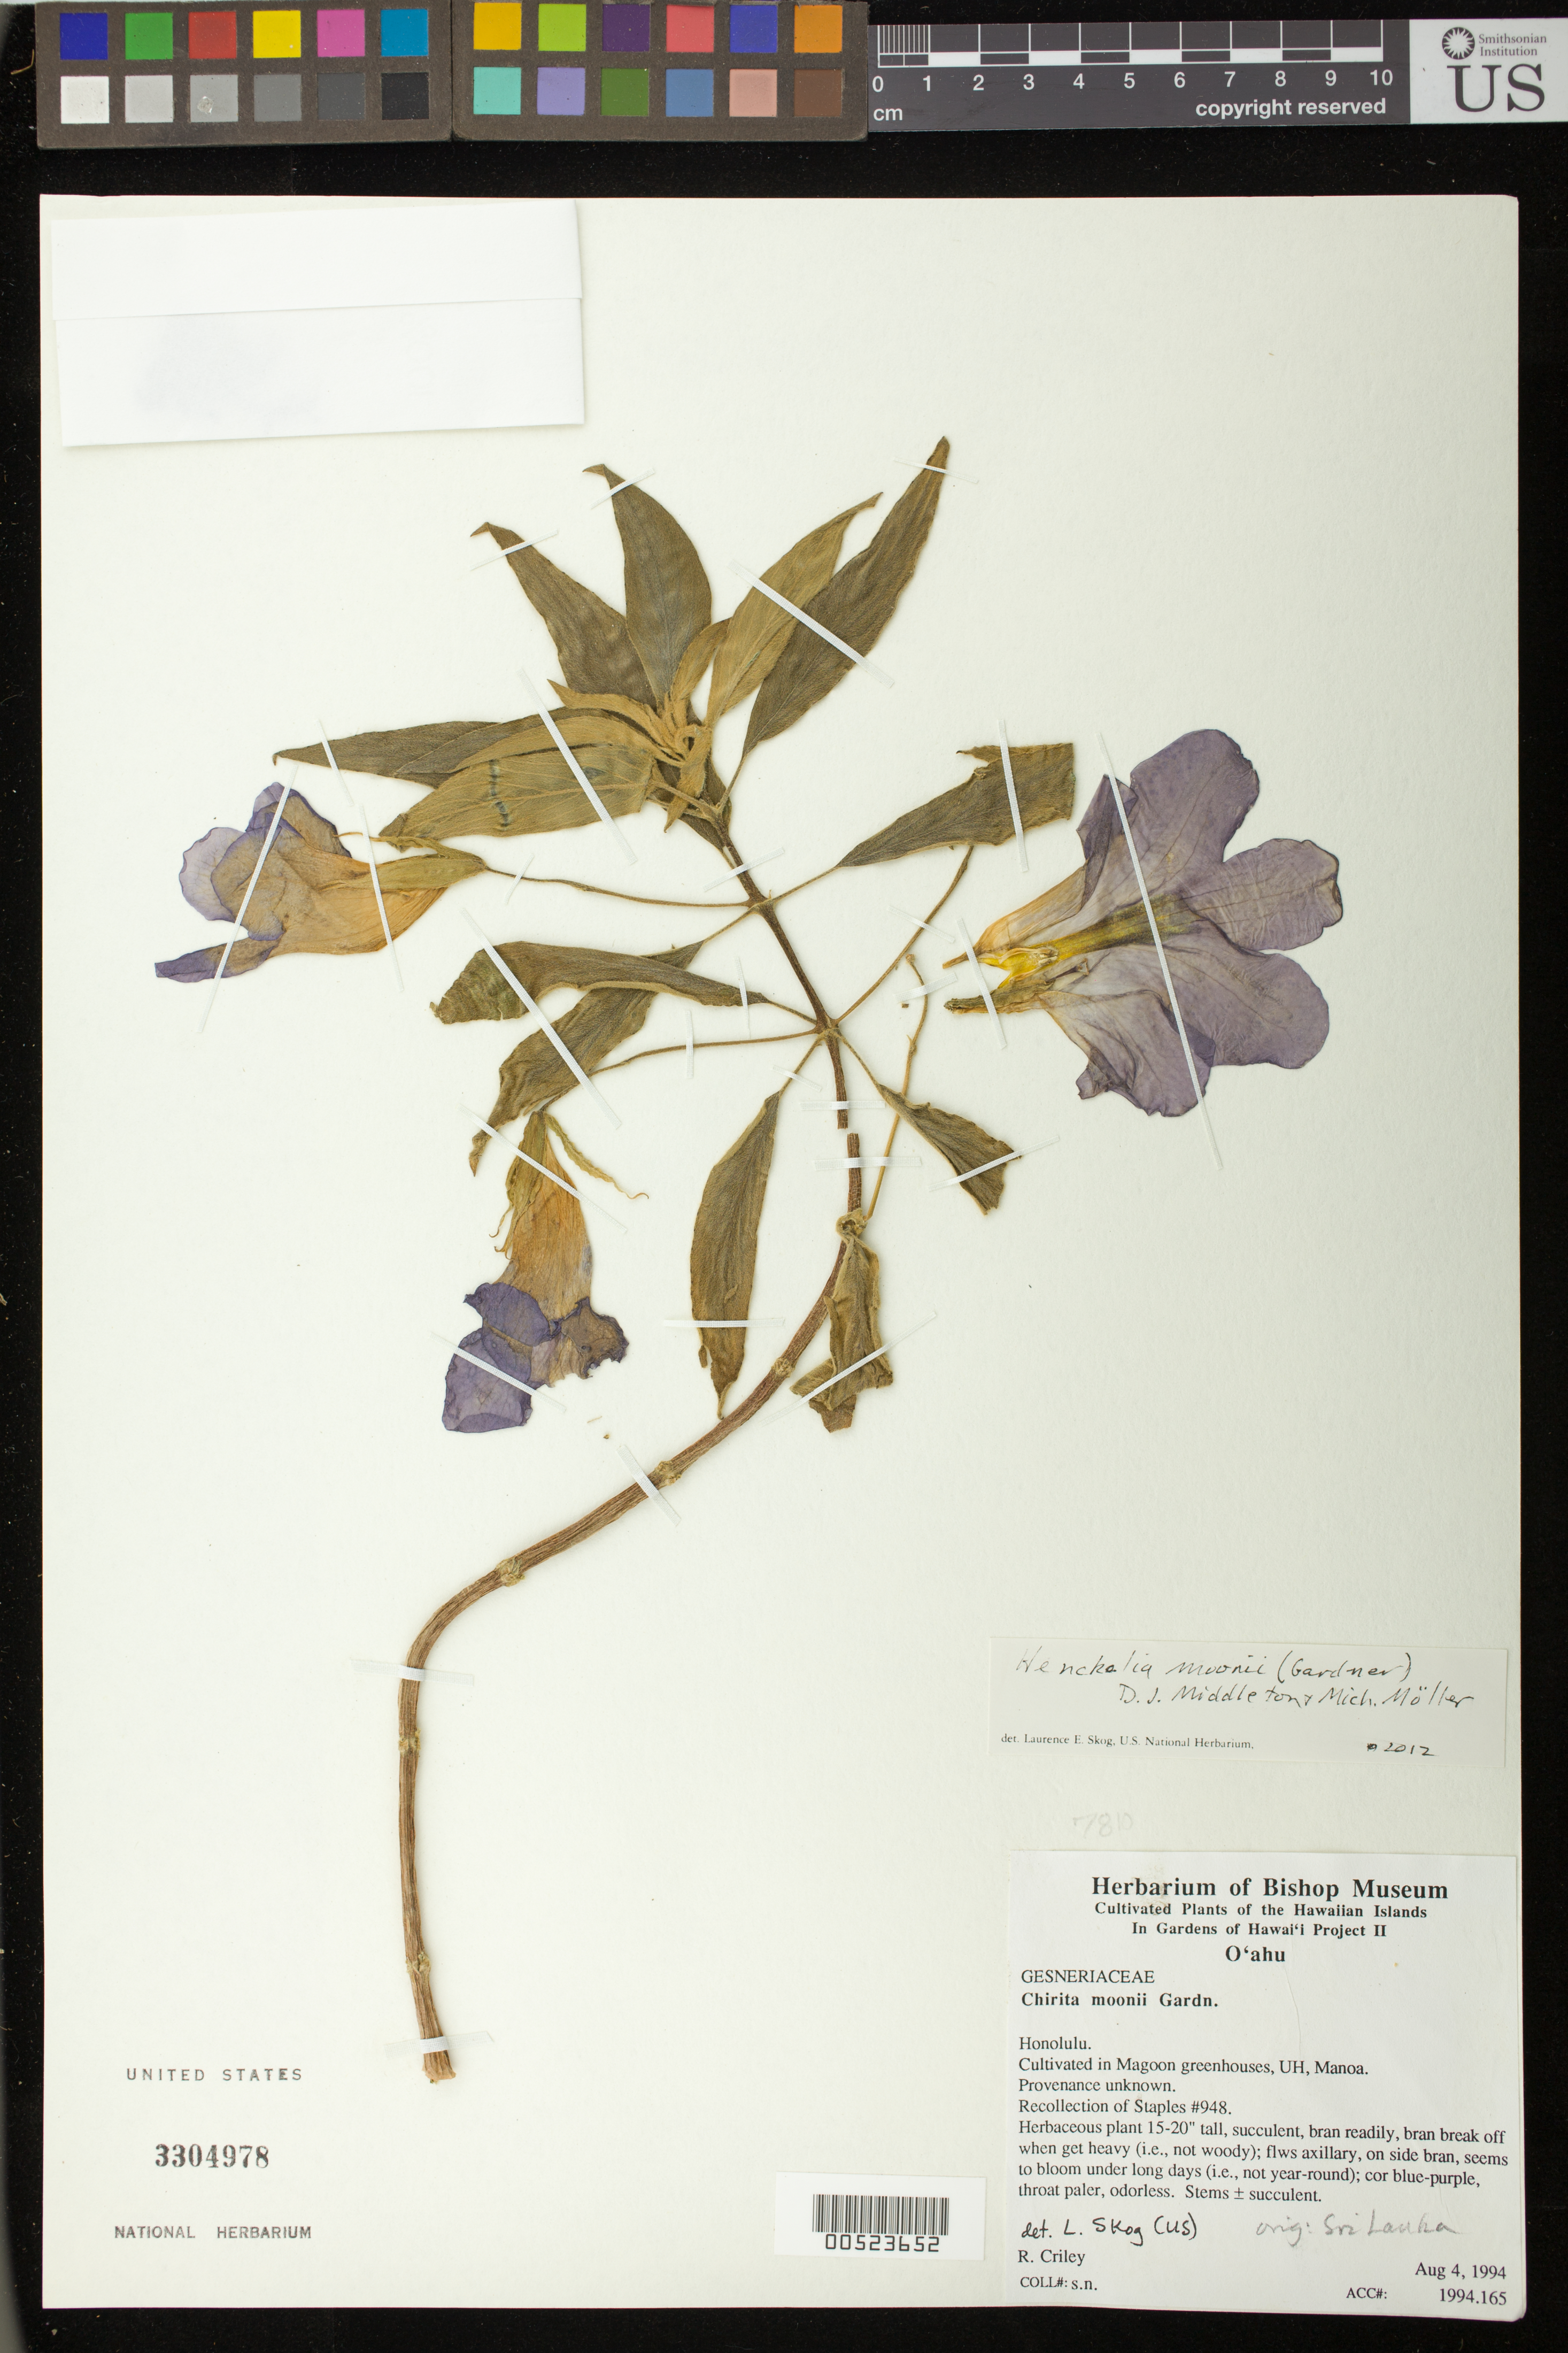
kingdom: Plantae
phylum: Tracheophyta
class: Magnoliopsida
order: Lamiales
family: Gesneriaceae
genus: Henckelia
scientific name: Henckelia moonii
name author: (Gardner) D.J. Middleton & Mich. Möller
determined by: Skog, Laurence E.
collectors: R. Criley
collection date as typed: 4 Aug 1994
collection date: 1994-08-04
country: United States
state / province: Hawaii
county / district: Honolulu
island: Oahu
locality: Honolulu, Magoon greenhouses, University of Hawaii Manoa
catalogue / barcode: US 3304978